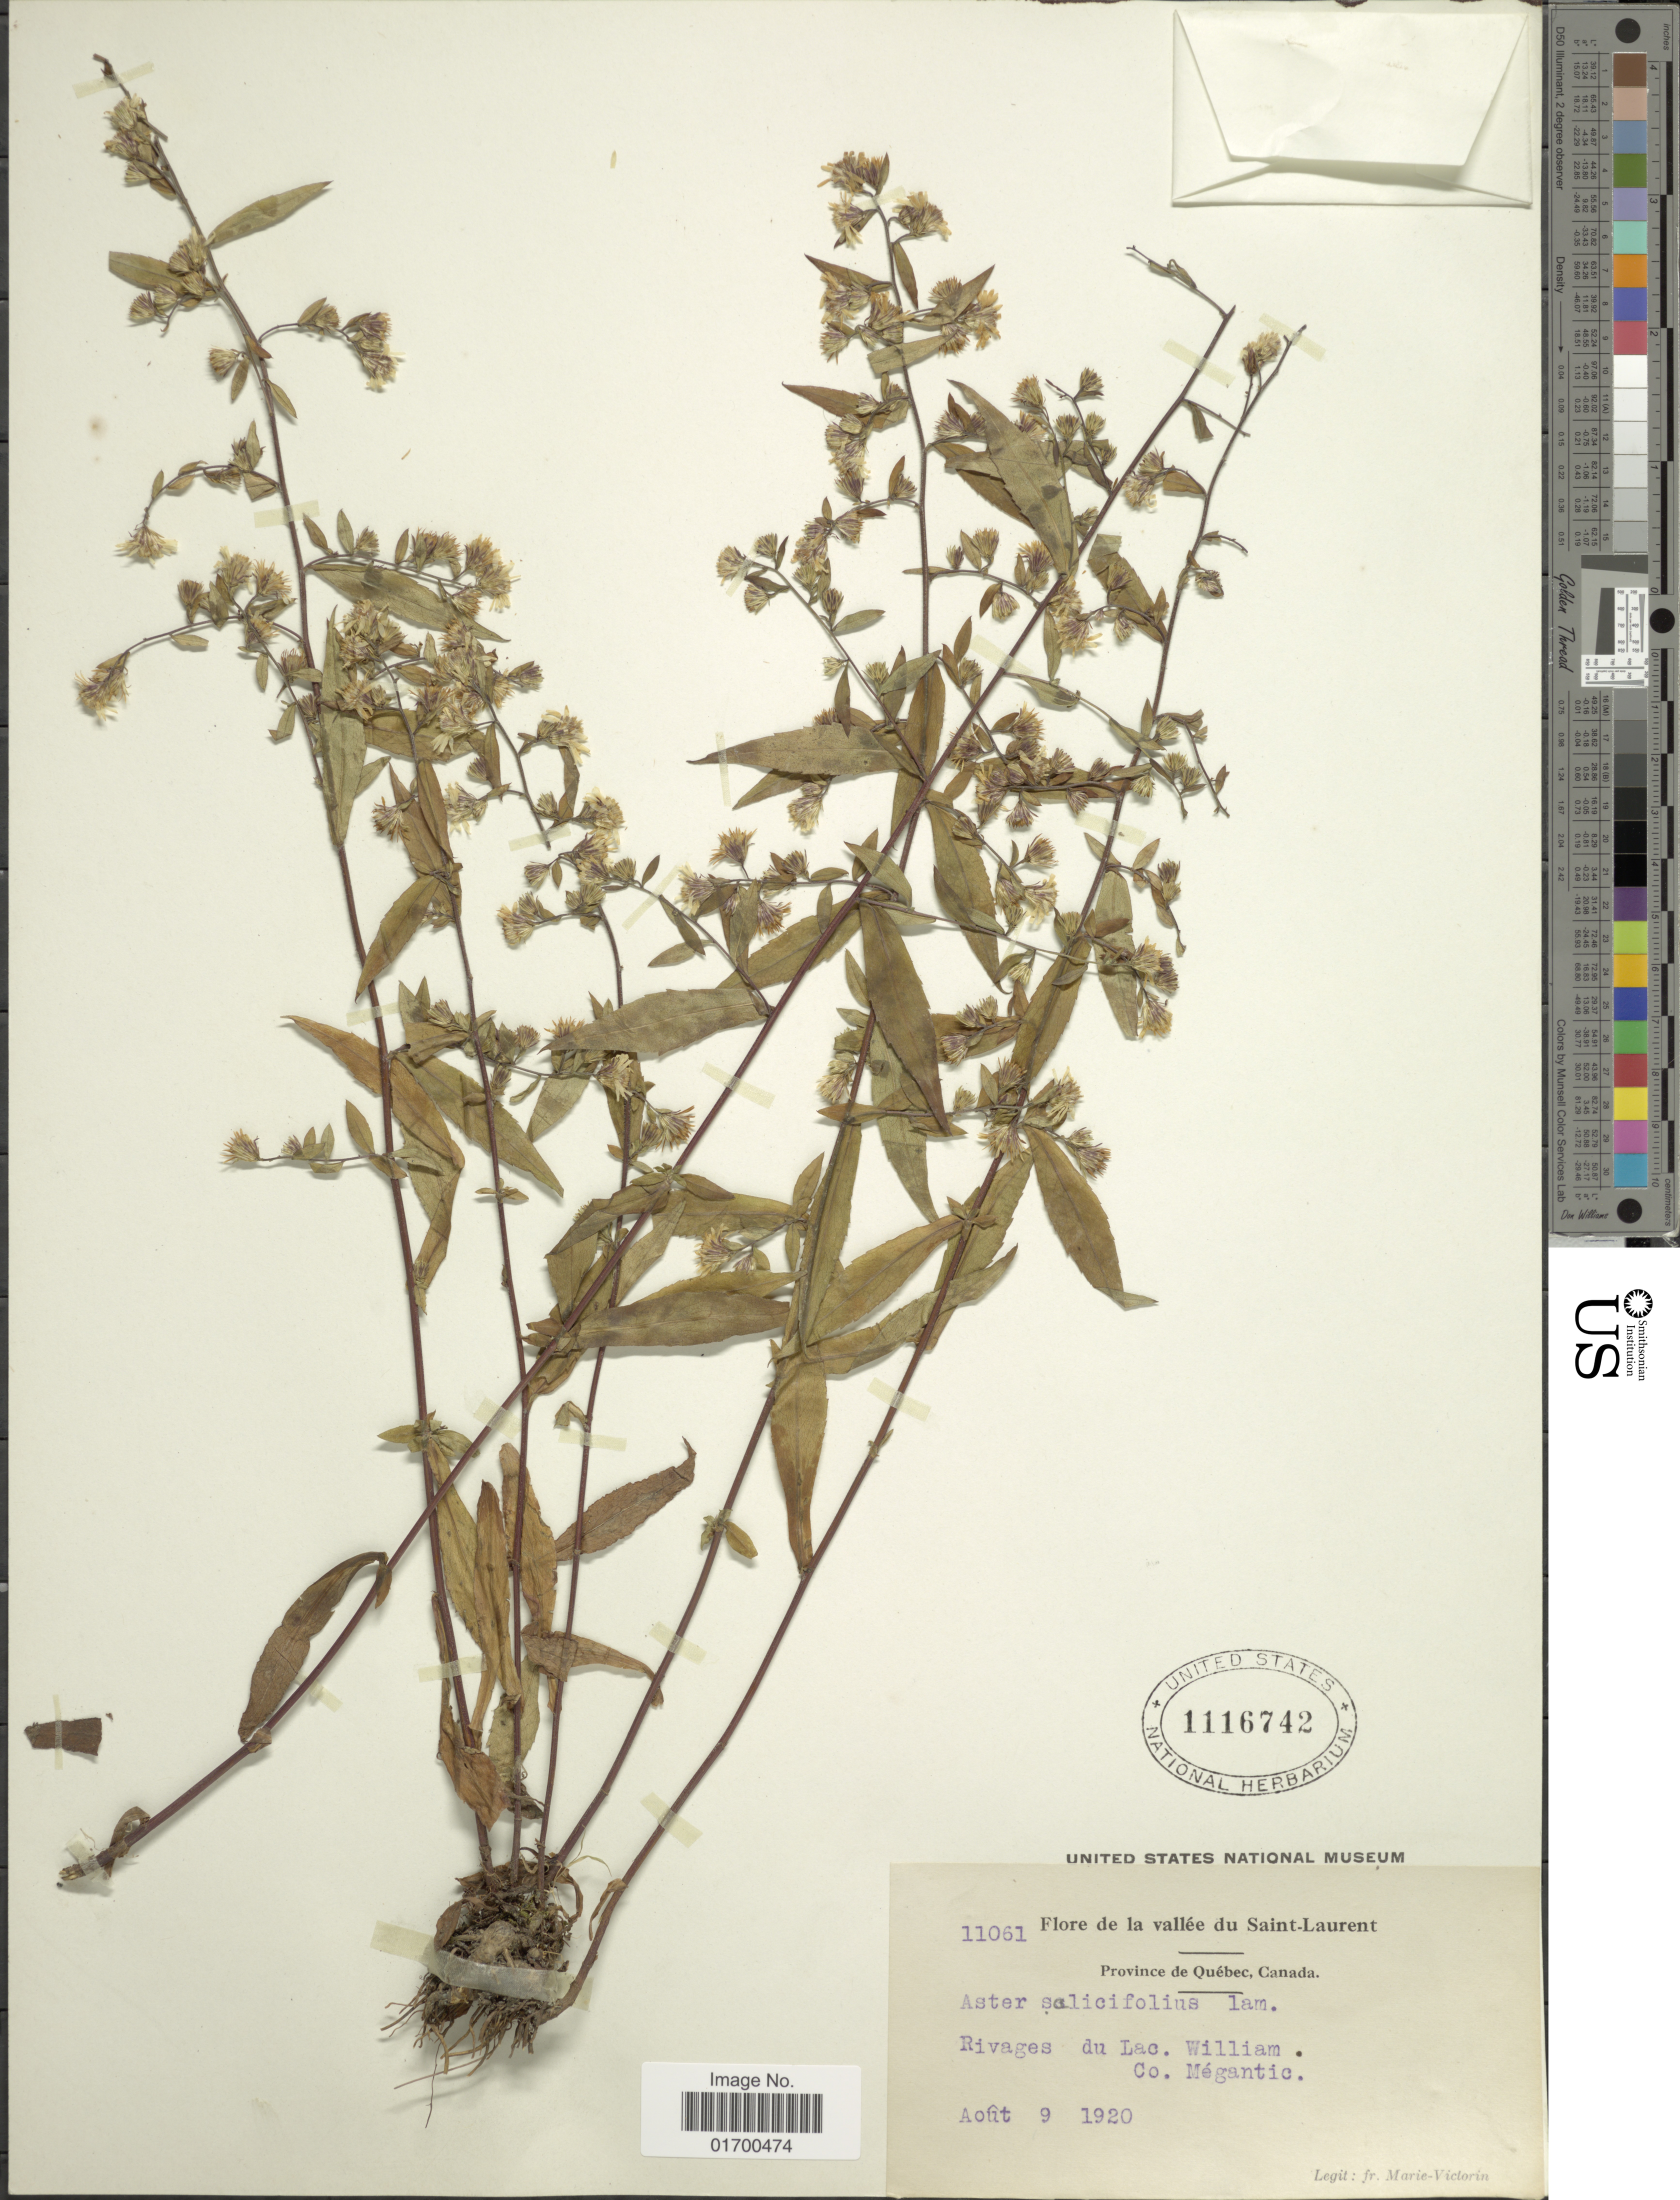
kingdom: Plantae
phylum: Tracheophyta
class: Magnoliopsida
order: Asterales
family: Asteraceae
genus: Symphyotrichum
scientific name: Symphyotrichum lateriflorum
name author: (L.) Á. Löve & D. Löve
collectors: F. Marie-Victorin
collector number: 11061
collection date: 1920-08-09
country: Canada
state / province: Quebec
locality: Rivages du Lac. Williams. Co. Megantic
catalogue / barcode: US 1116742